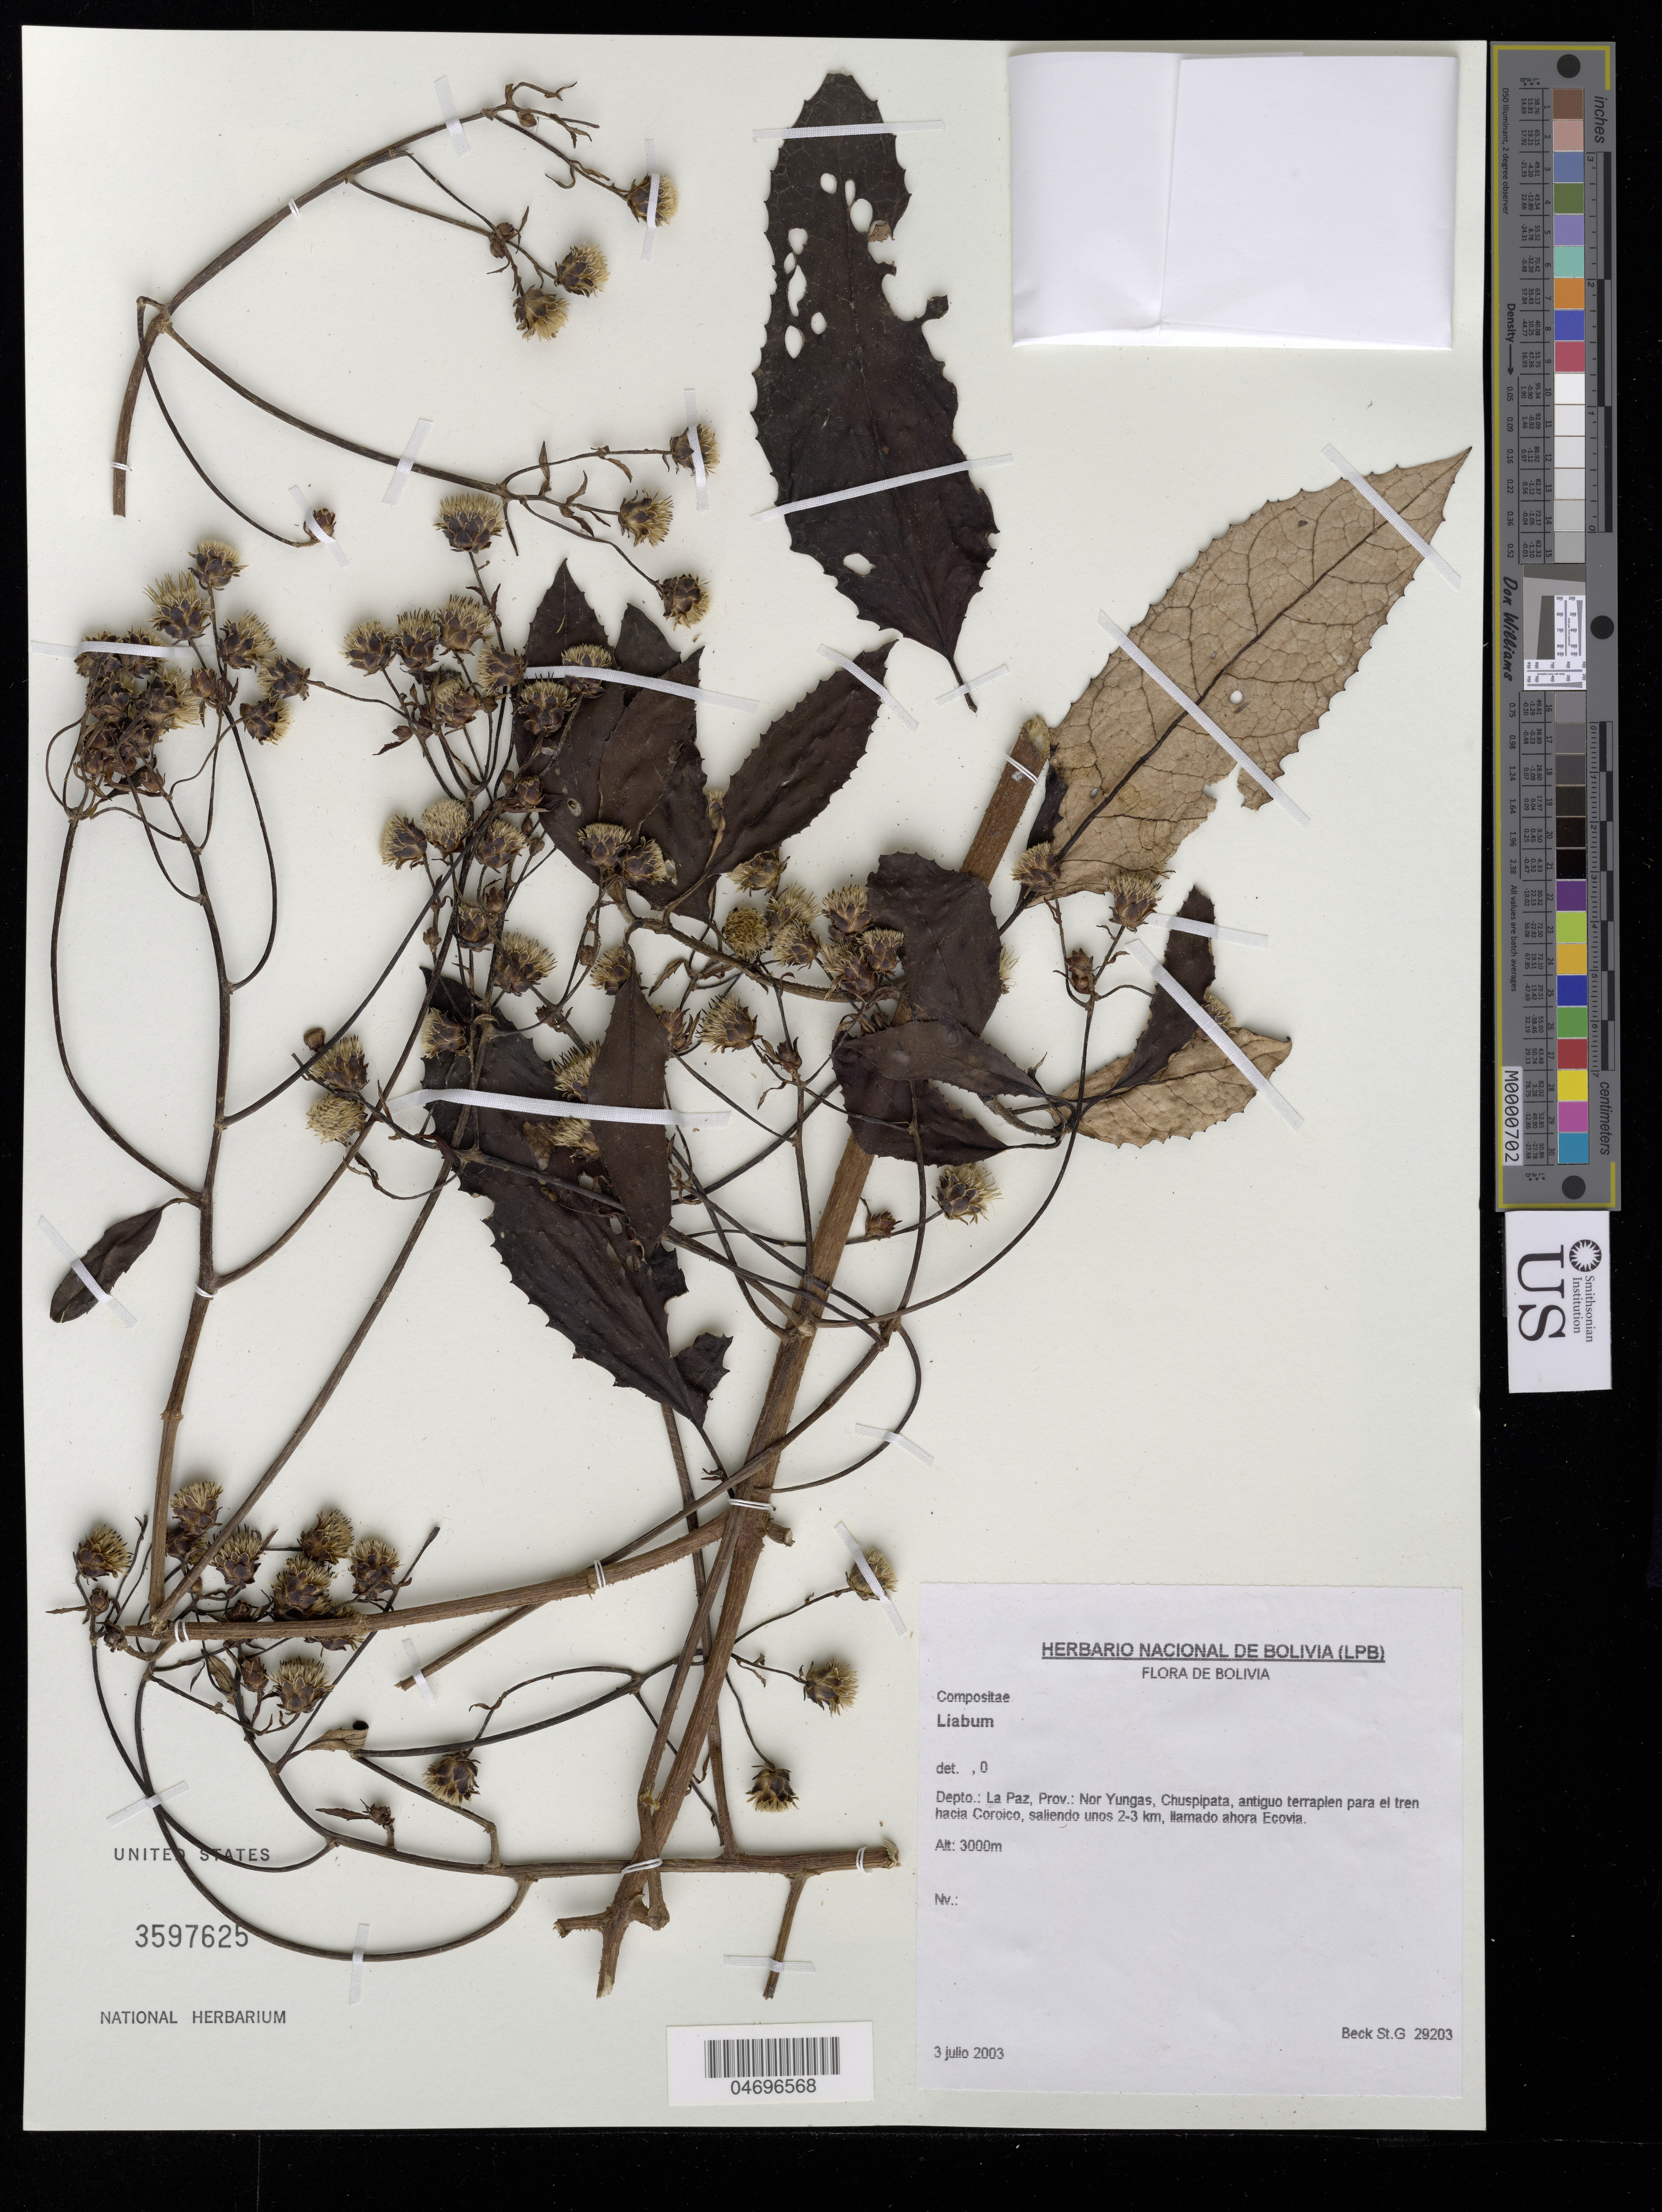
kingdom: Plantae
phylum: Tracheophyta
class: Magnoliopsida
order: Asterales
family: Asteraceae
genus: Liabum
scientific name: Liabum sp.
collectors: S. G. Beck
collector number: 29203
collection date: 2003-07-03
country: Bolivia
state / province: La Paz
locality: Depto: La Paz, Prov.: Nor Yungas, Chuspipata, antiguo terraplen para el tren hacia Coroico, sallendo unos 2-3 km. Llamado ahora Ecovia.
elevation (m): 3000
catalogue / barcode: US 3597625